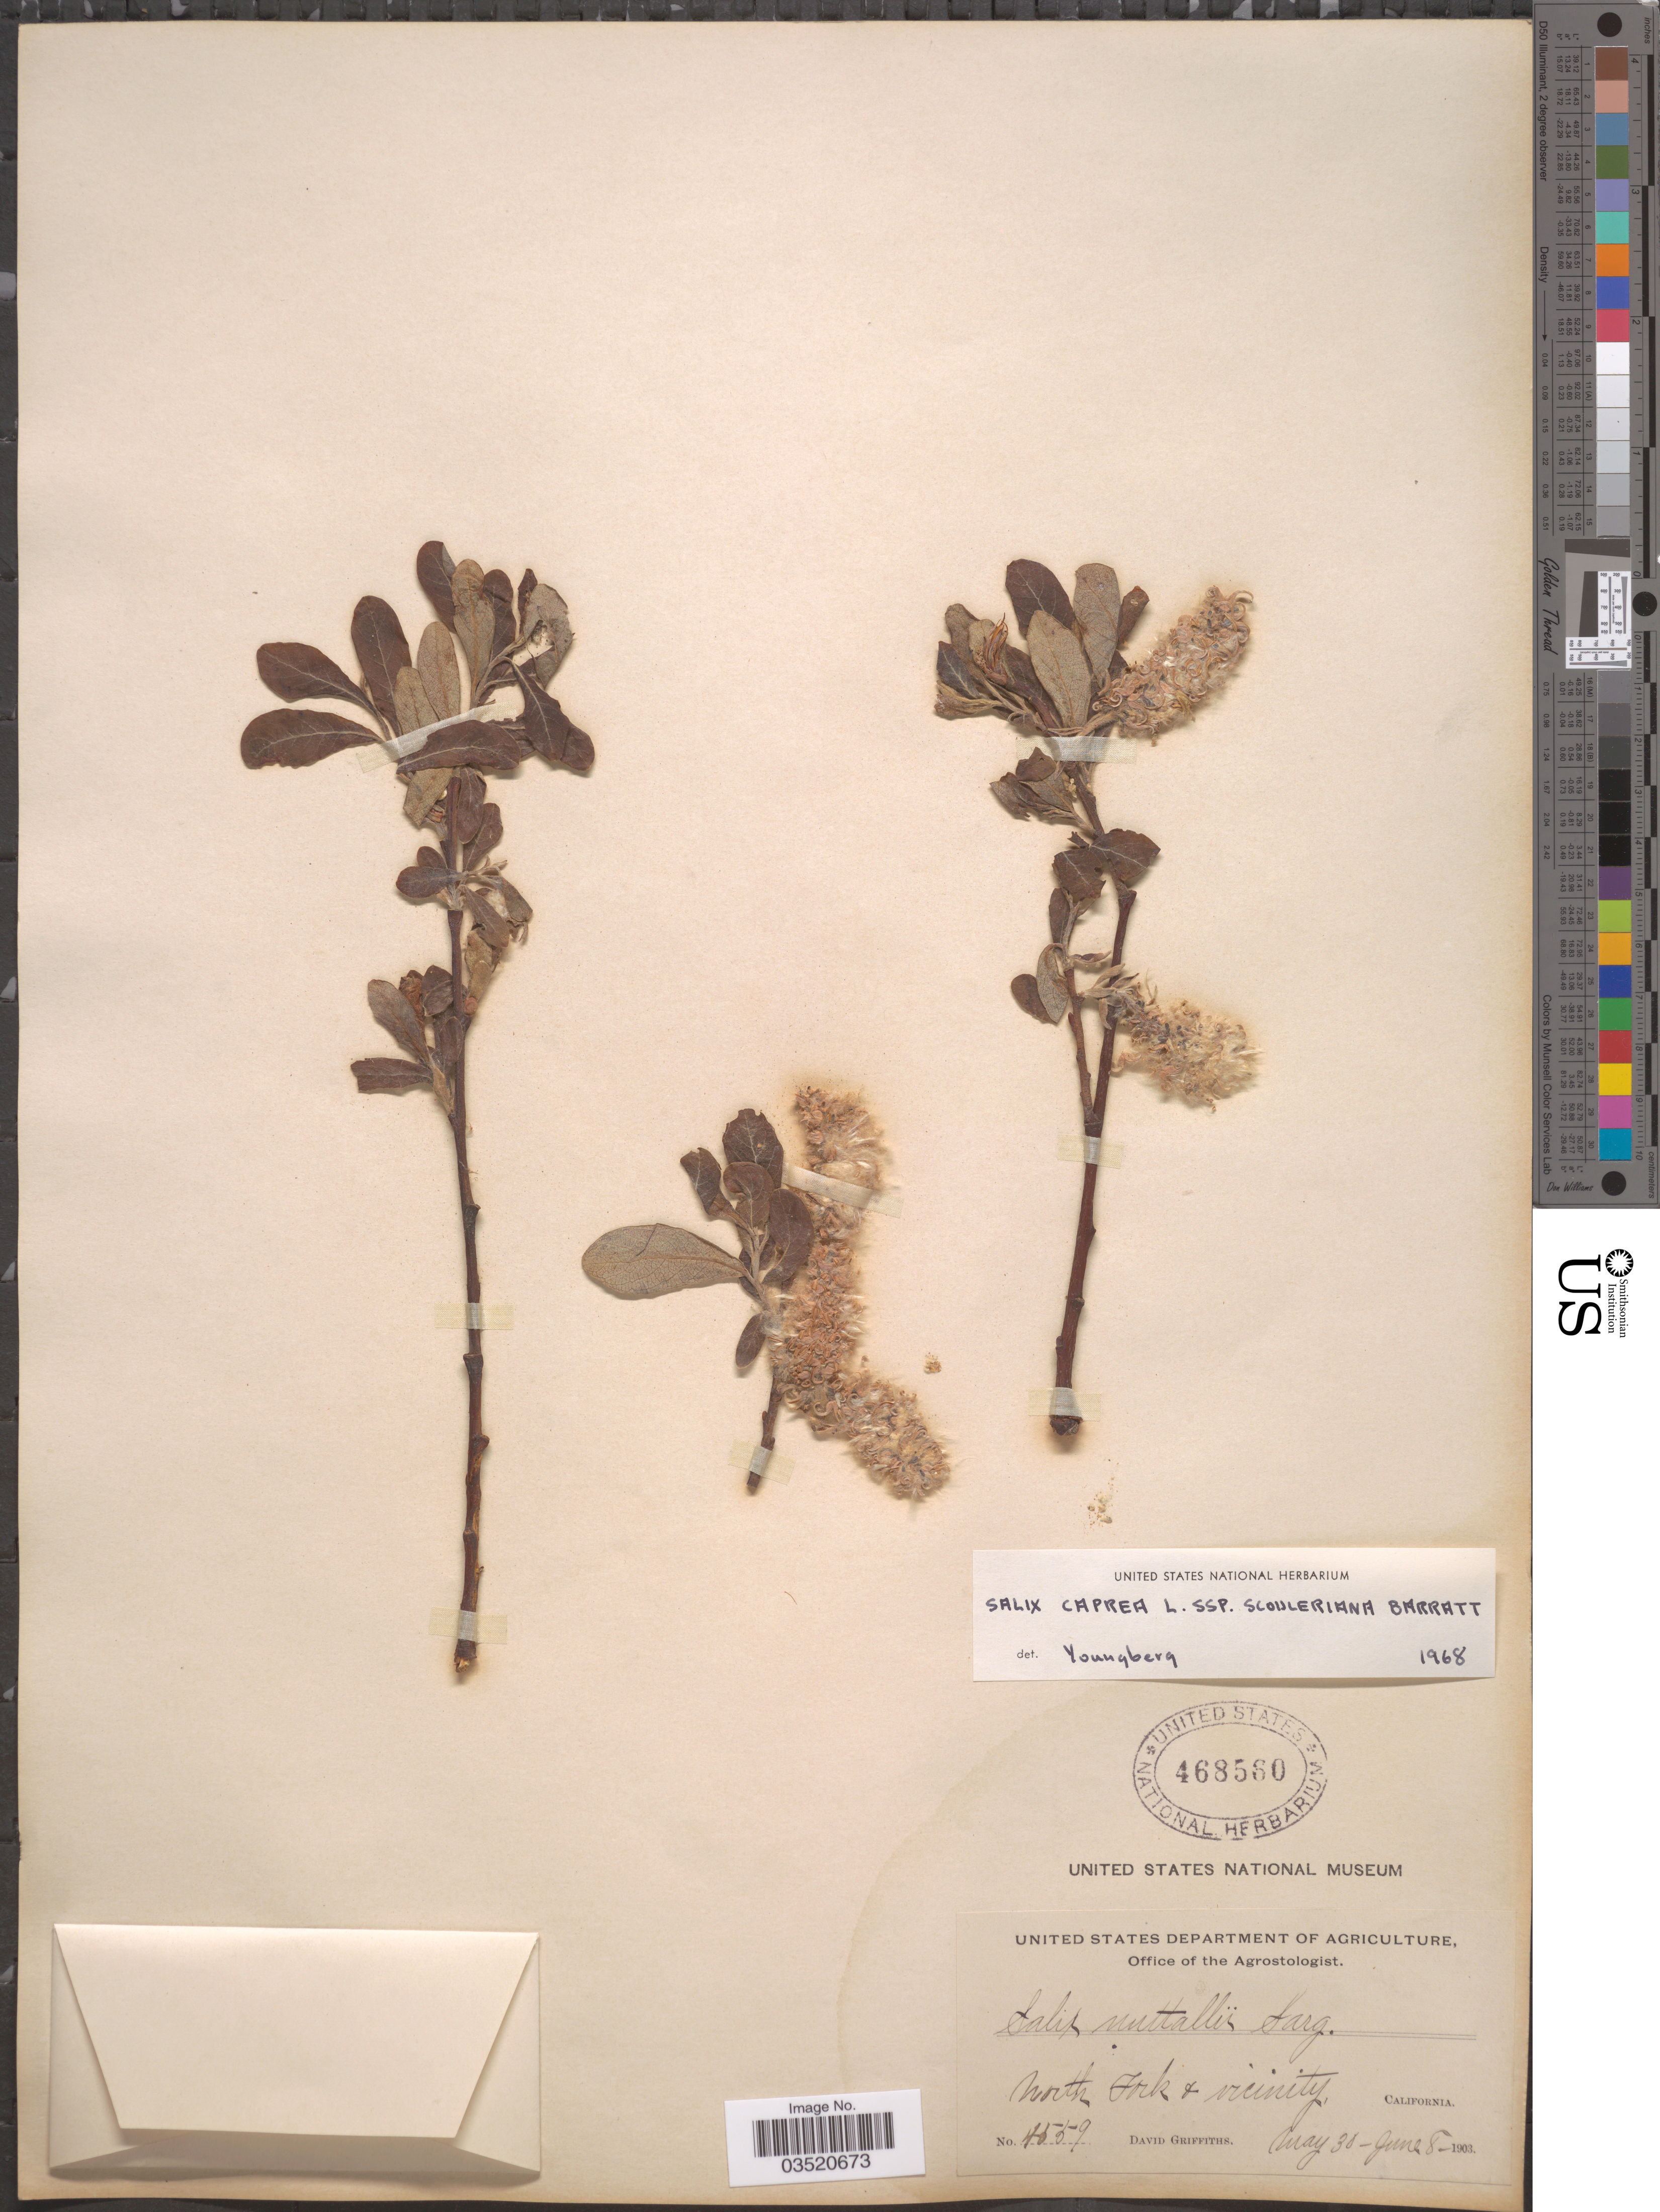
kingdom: Plantae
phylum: Tracheophyta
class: Magnoliopsida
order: Malpighiales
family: Salicaceae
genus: Salix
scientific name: Salix scouleriana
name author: Barratt ex Hook.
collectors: D. Griffiths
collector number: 4559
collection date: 1903-05-30/1903-06-08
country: United States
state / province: California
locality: North Fork & vicinity.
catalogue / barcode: US 468560